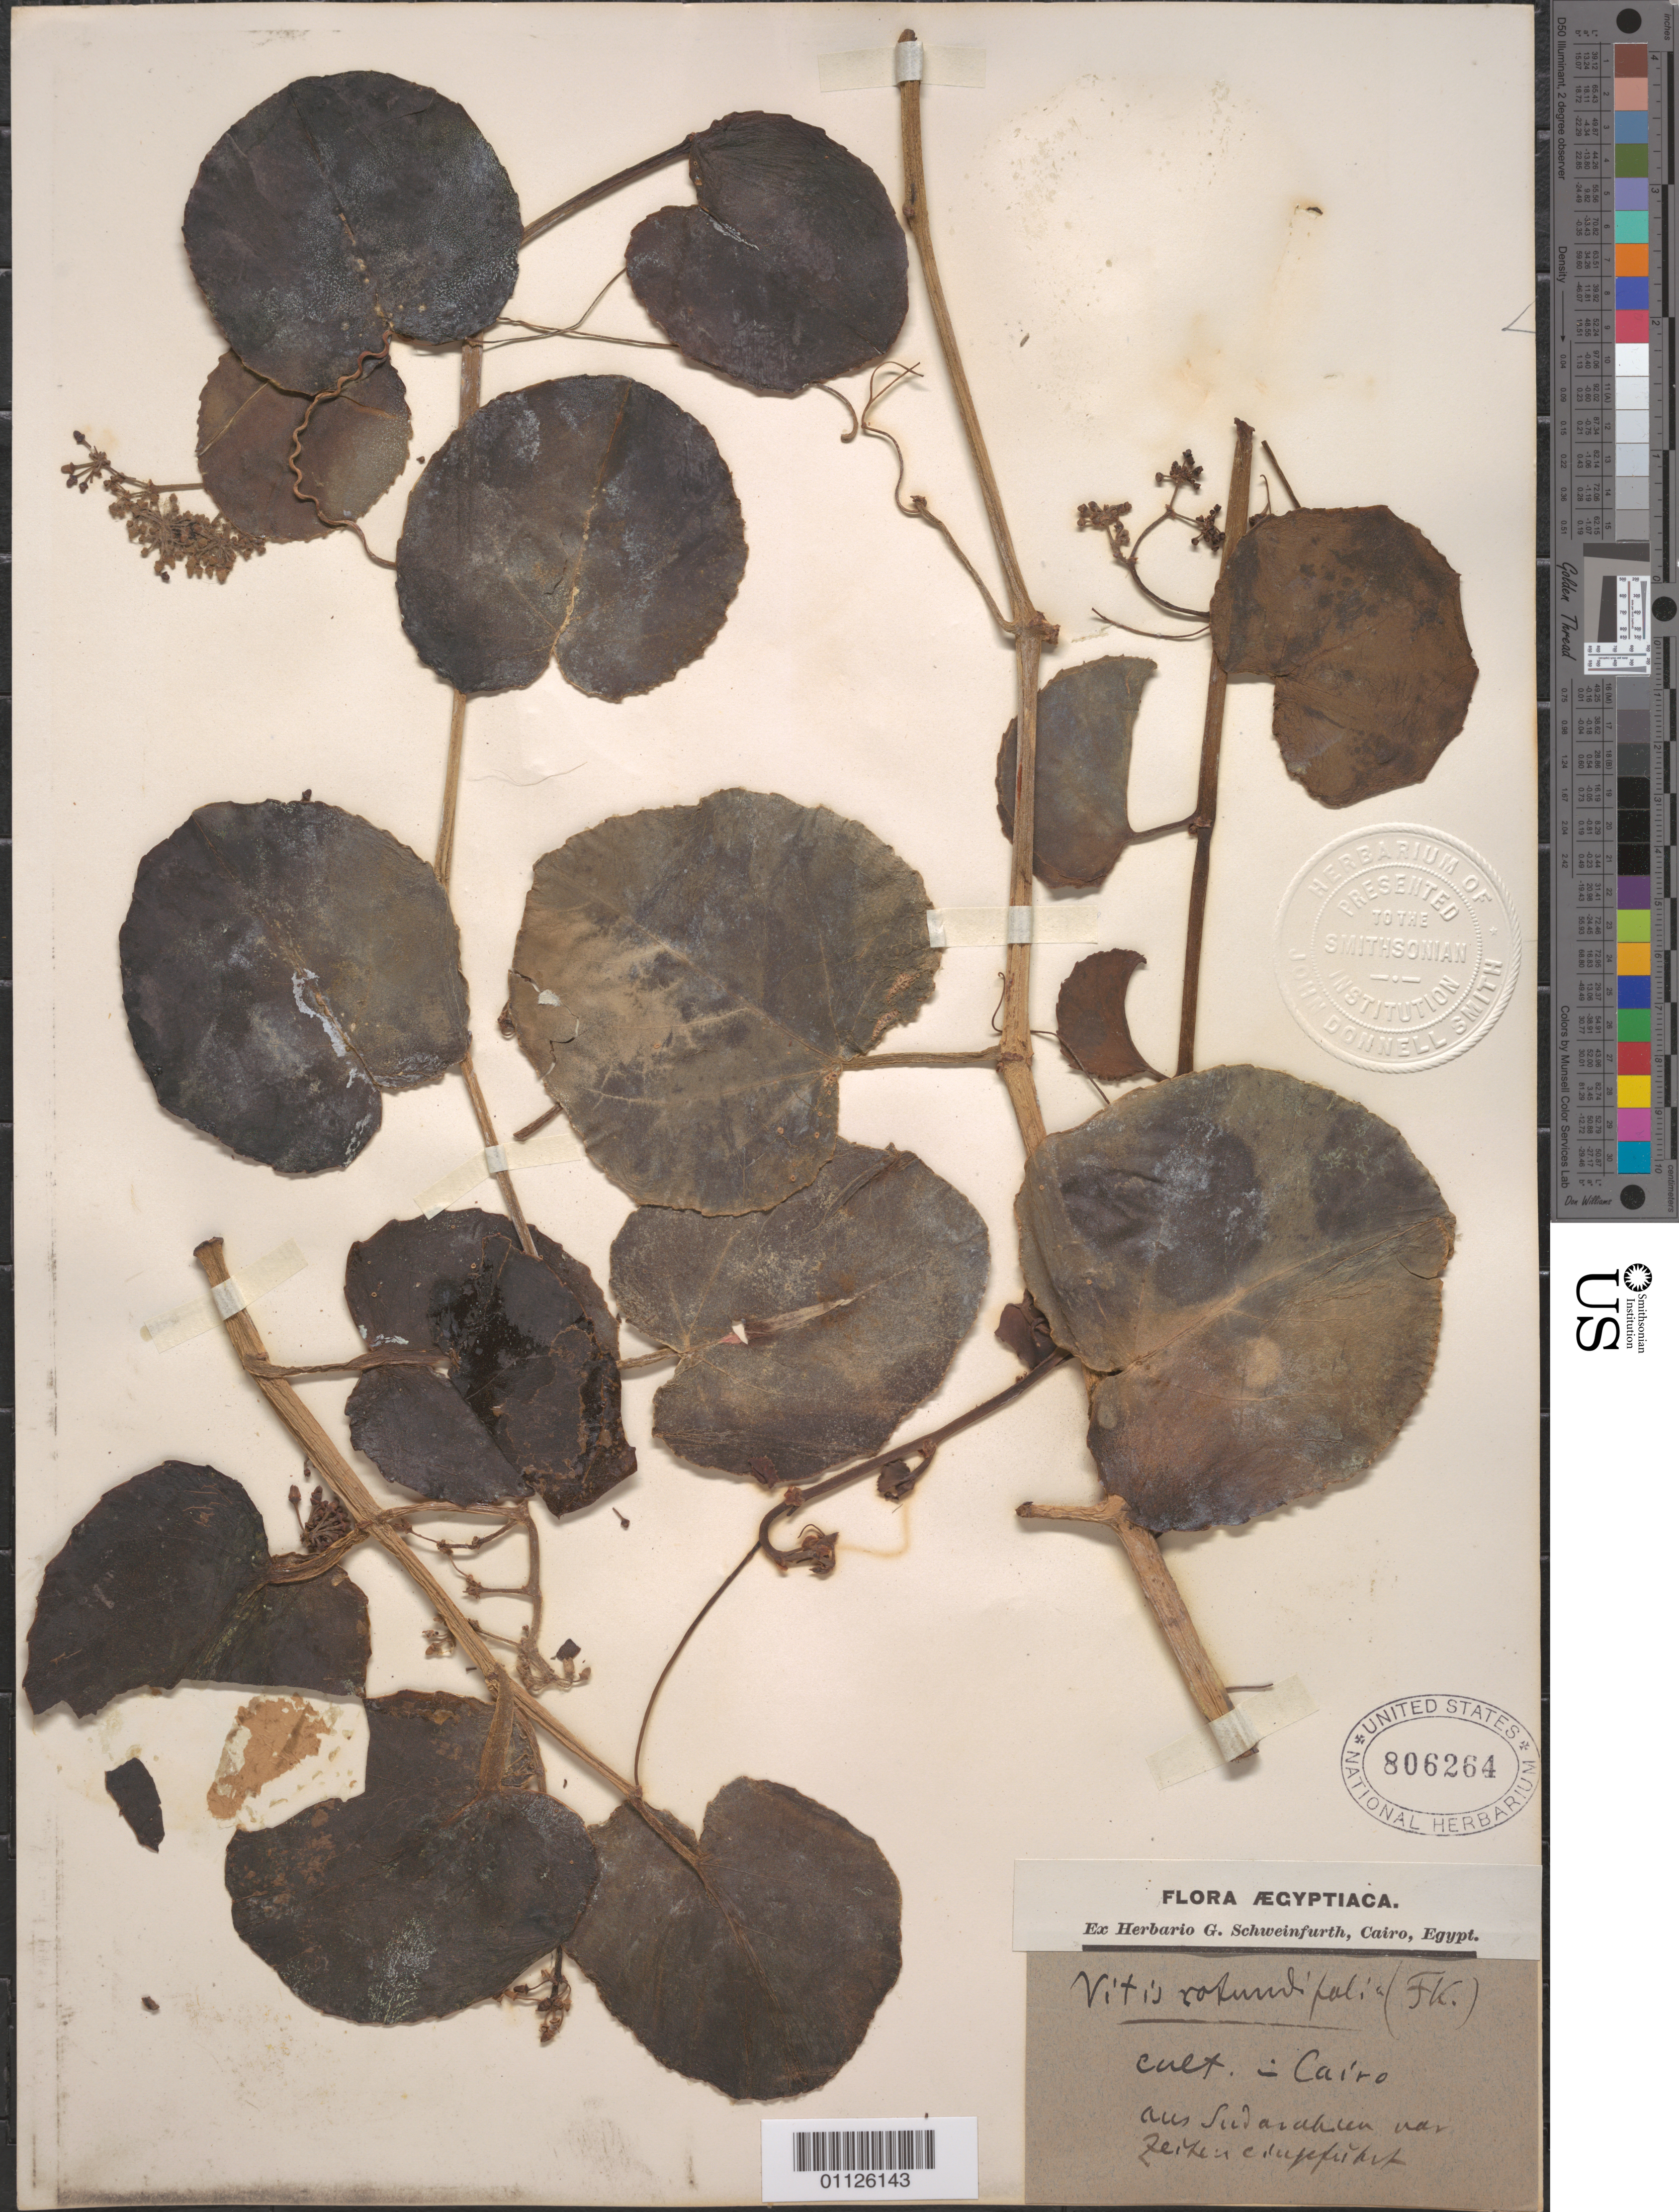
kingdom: Plantae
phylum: Tracheophyta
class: Magnoliopsida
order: Vitales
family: Vitaceae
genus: Cissus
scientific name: Cissus rotundifolia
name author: (Forssk.) Vahl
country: Egypt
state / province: Al Qahirah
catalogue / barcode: US 806264